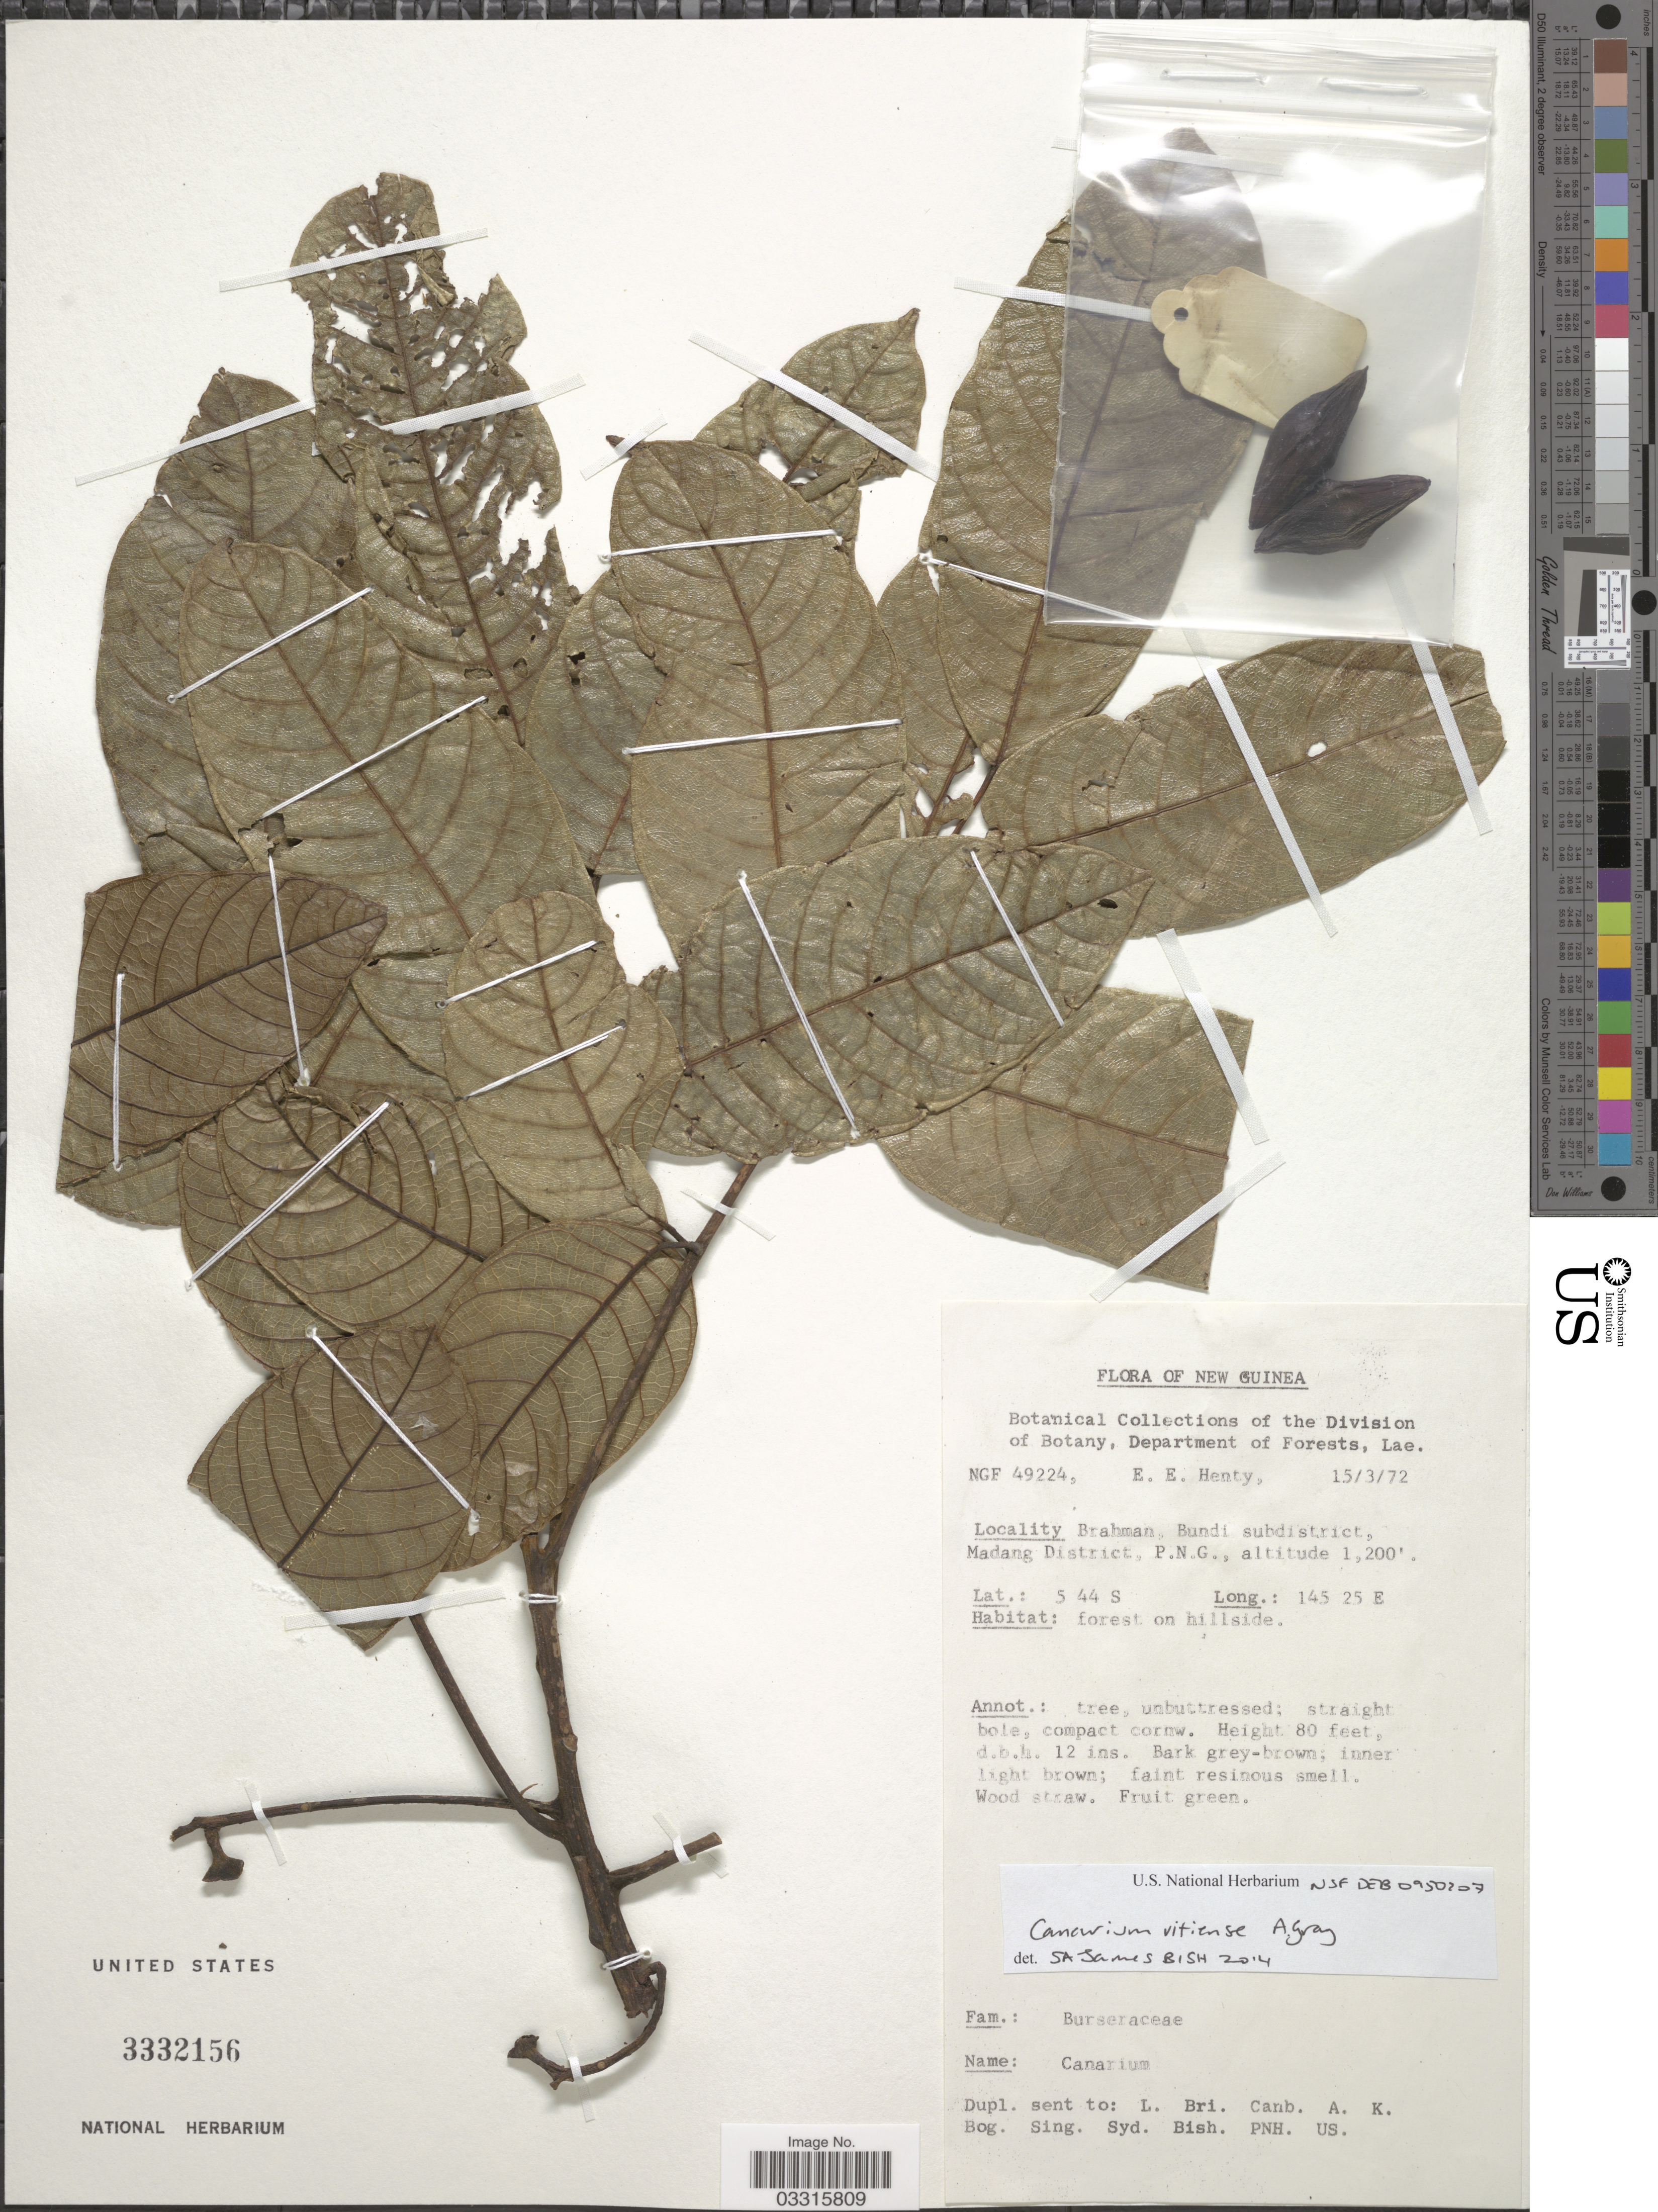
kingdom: Plantae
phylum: Tracheophyta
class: Magnoliopsida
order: Sapindales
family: Burseraceae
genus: Canarium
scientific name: Canarium vitiense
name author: A. Gray in Wilkes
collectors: E. Henty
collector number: NGF 49224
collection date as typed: Transcribed d/m/y: 15/3/72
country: Papua New Guinea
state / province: Madang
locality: New Guinea. Brahman, Bundi subdistrict, Madang District, P.N.G.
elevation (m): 366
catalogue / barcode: US 3332156